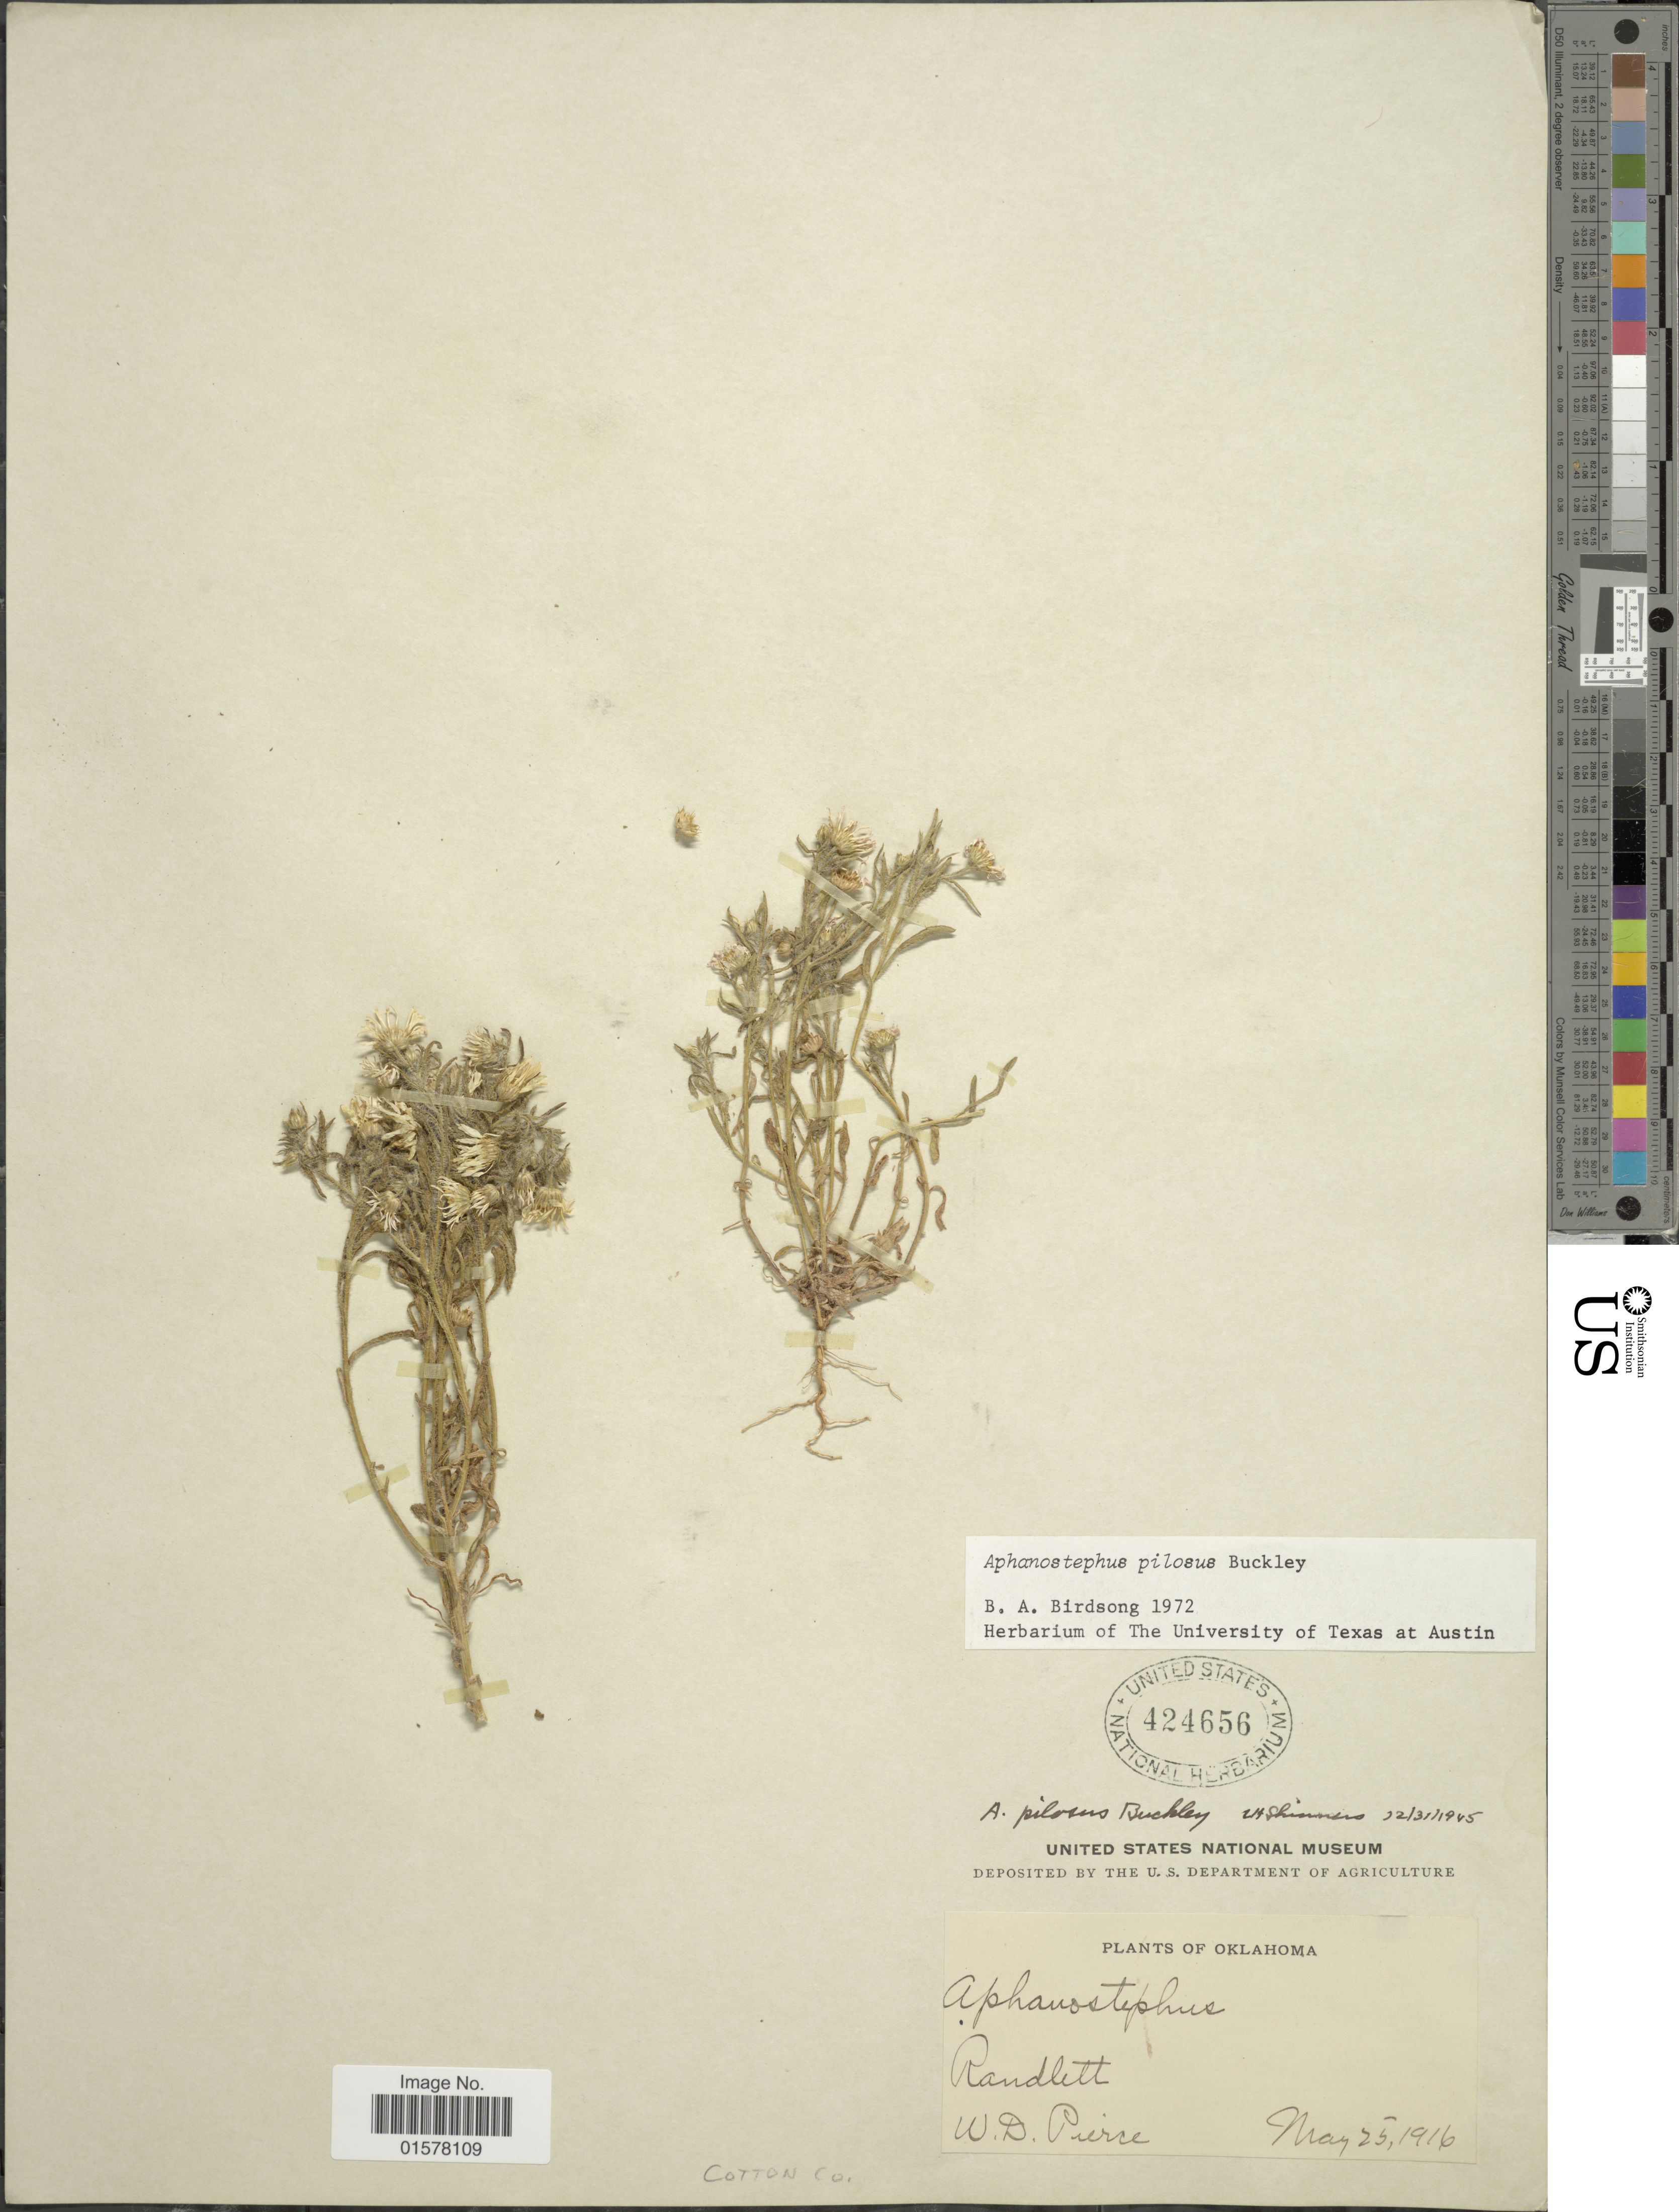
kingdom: Plantae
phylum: Tracheophyta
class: Magnoliopsida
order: Asterales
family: Asteraceae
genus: Aphanostephus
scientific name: Aphanostephus pilosus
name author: Buckley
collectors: W. Pierce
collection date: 1916-05-25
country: United States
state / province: Oklahoma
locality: Oklahoma. Randlett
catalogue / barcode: US 424656